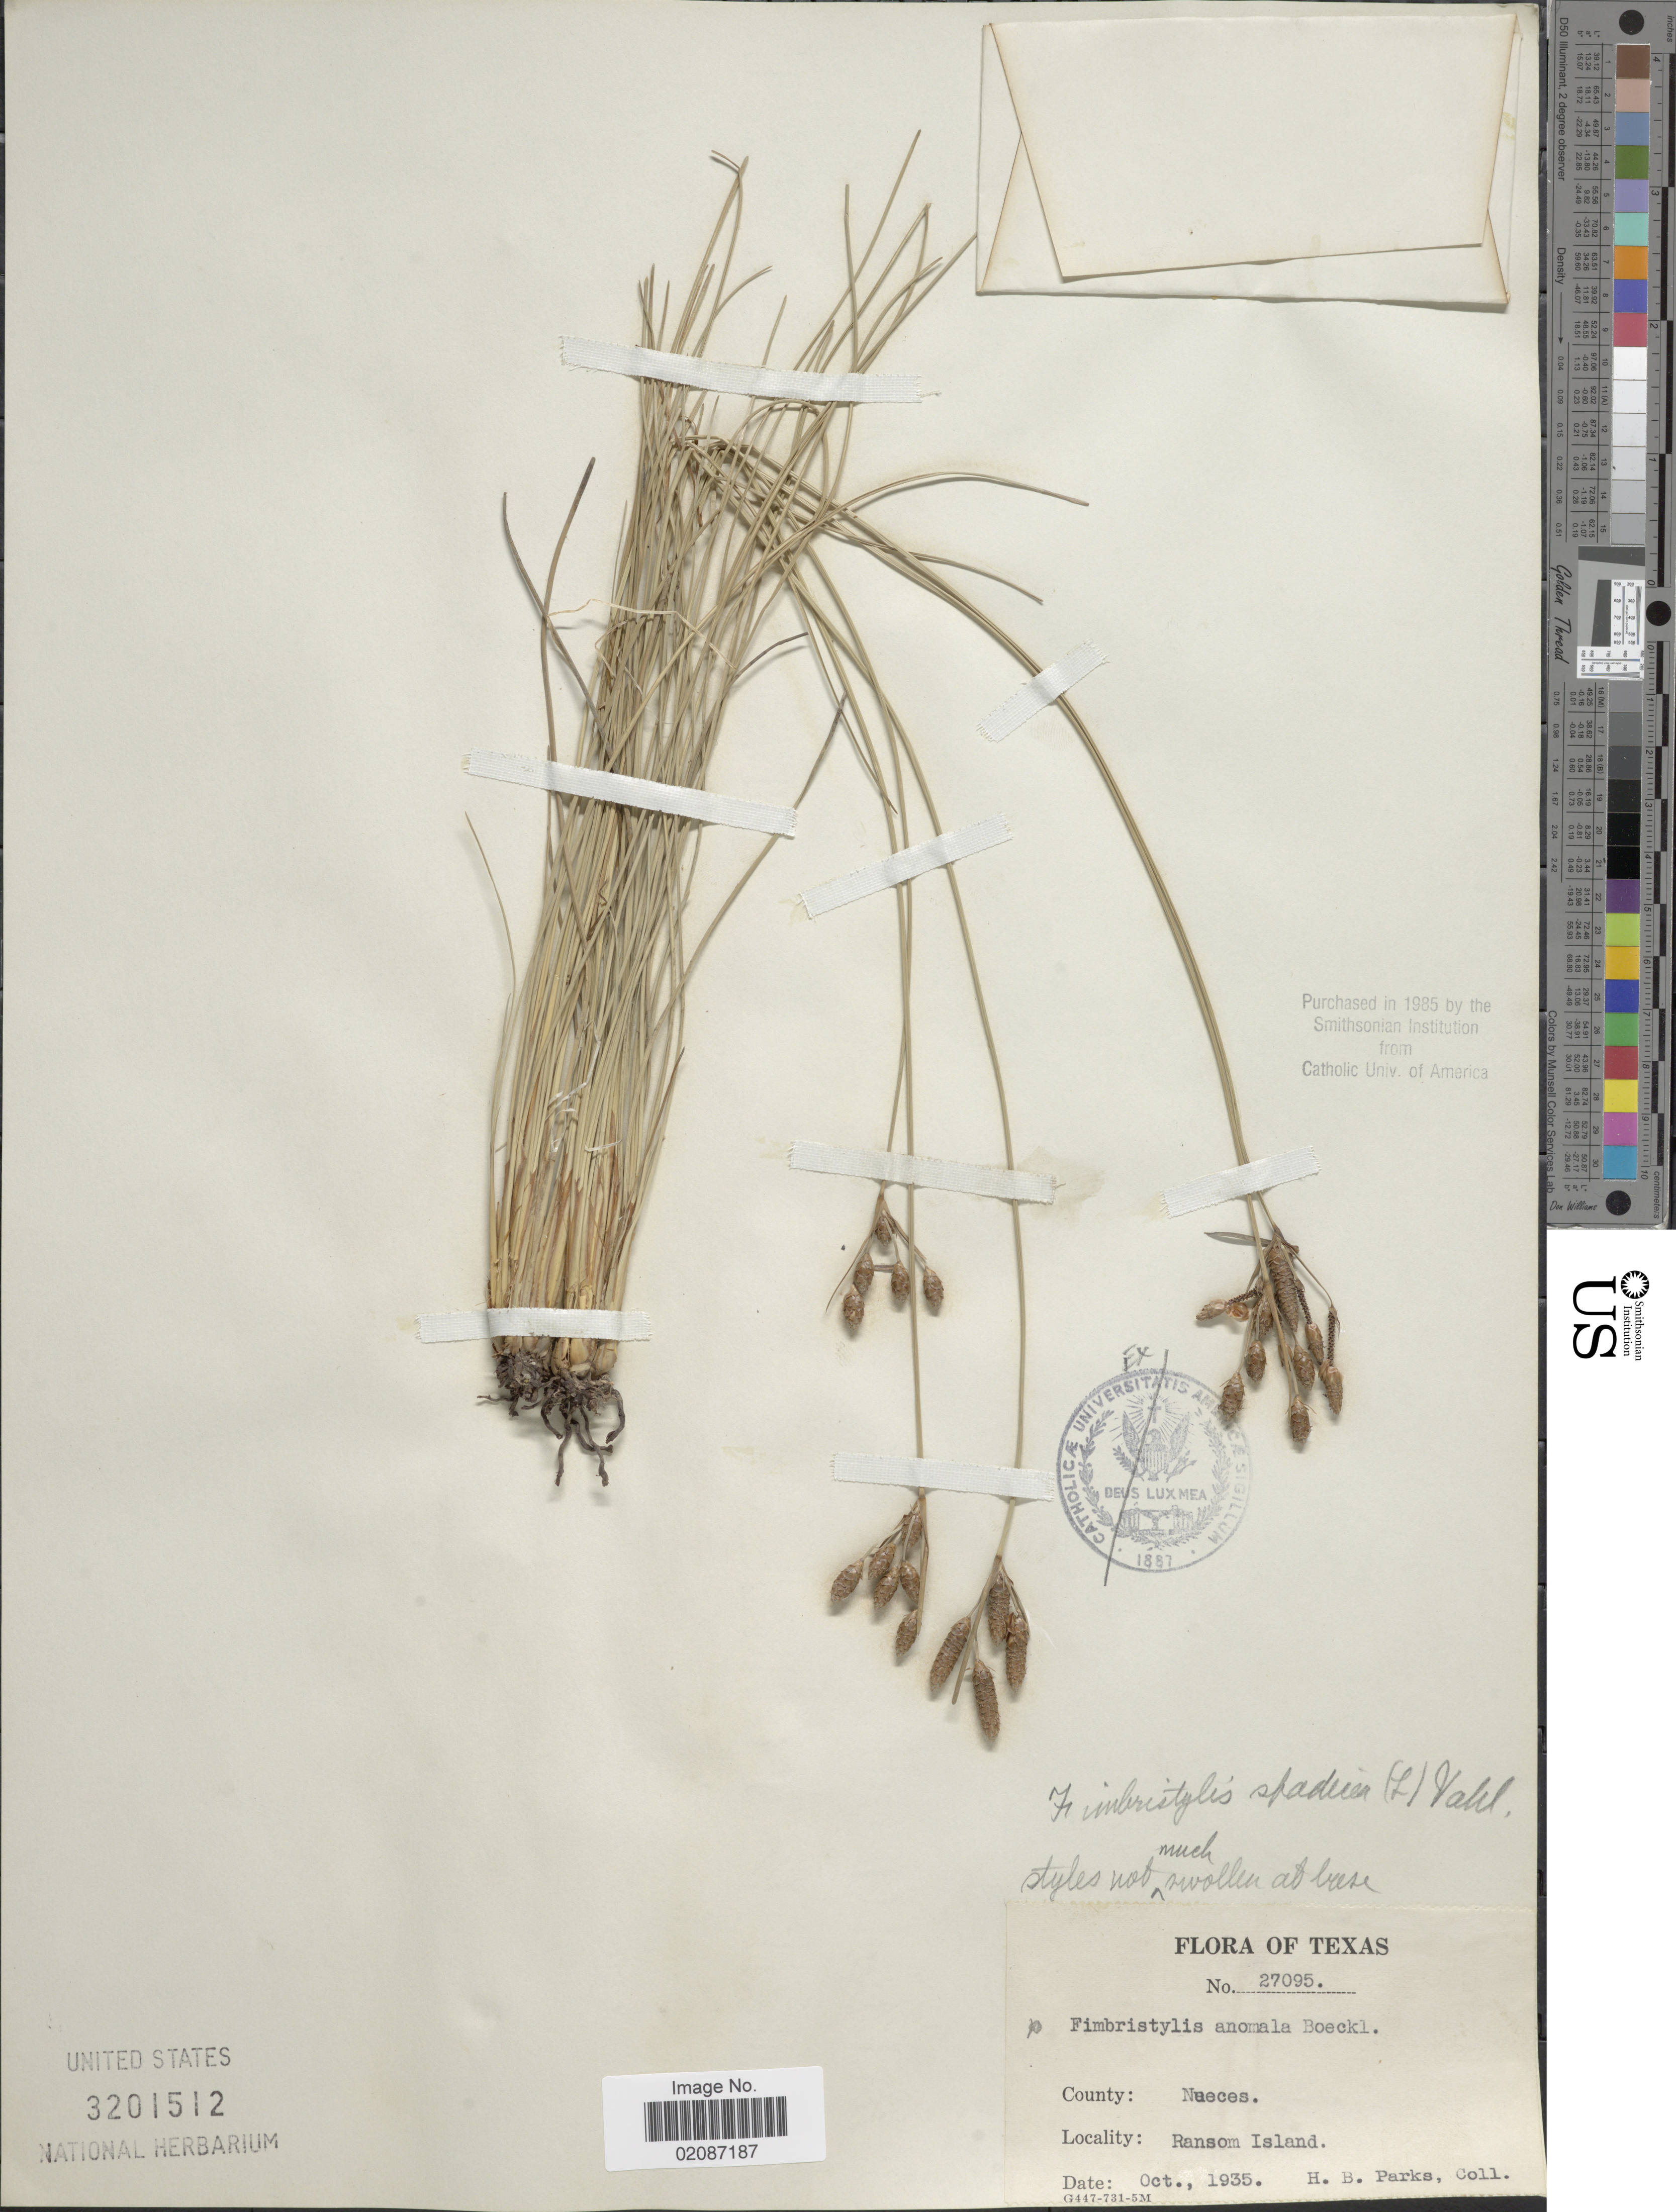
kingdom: Plantae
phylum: Tracheophyta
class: Liliopsida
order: Poales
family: Cyperaceae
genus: Fimbristylis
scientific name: Fimbristylis spadicea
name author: (L.) Vahl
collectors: H. Parks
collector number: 27095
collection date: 1935-10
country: United States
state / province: Texas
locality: County Nueces, Ransom Island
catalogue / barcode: US 3201512